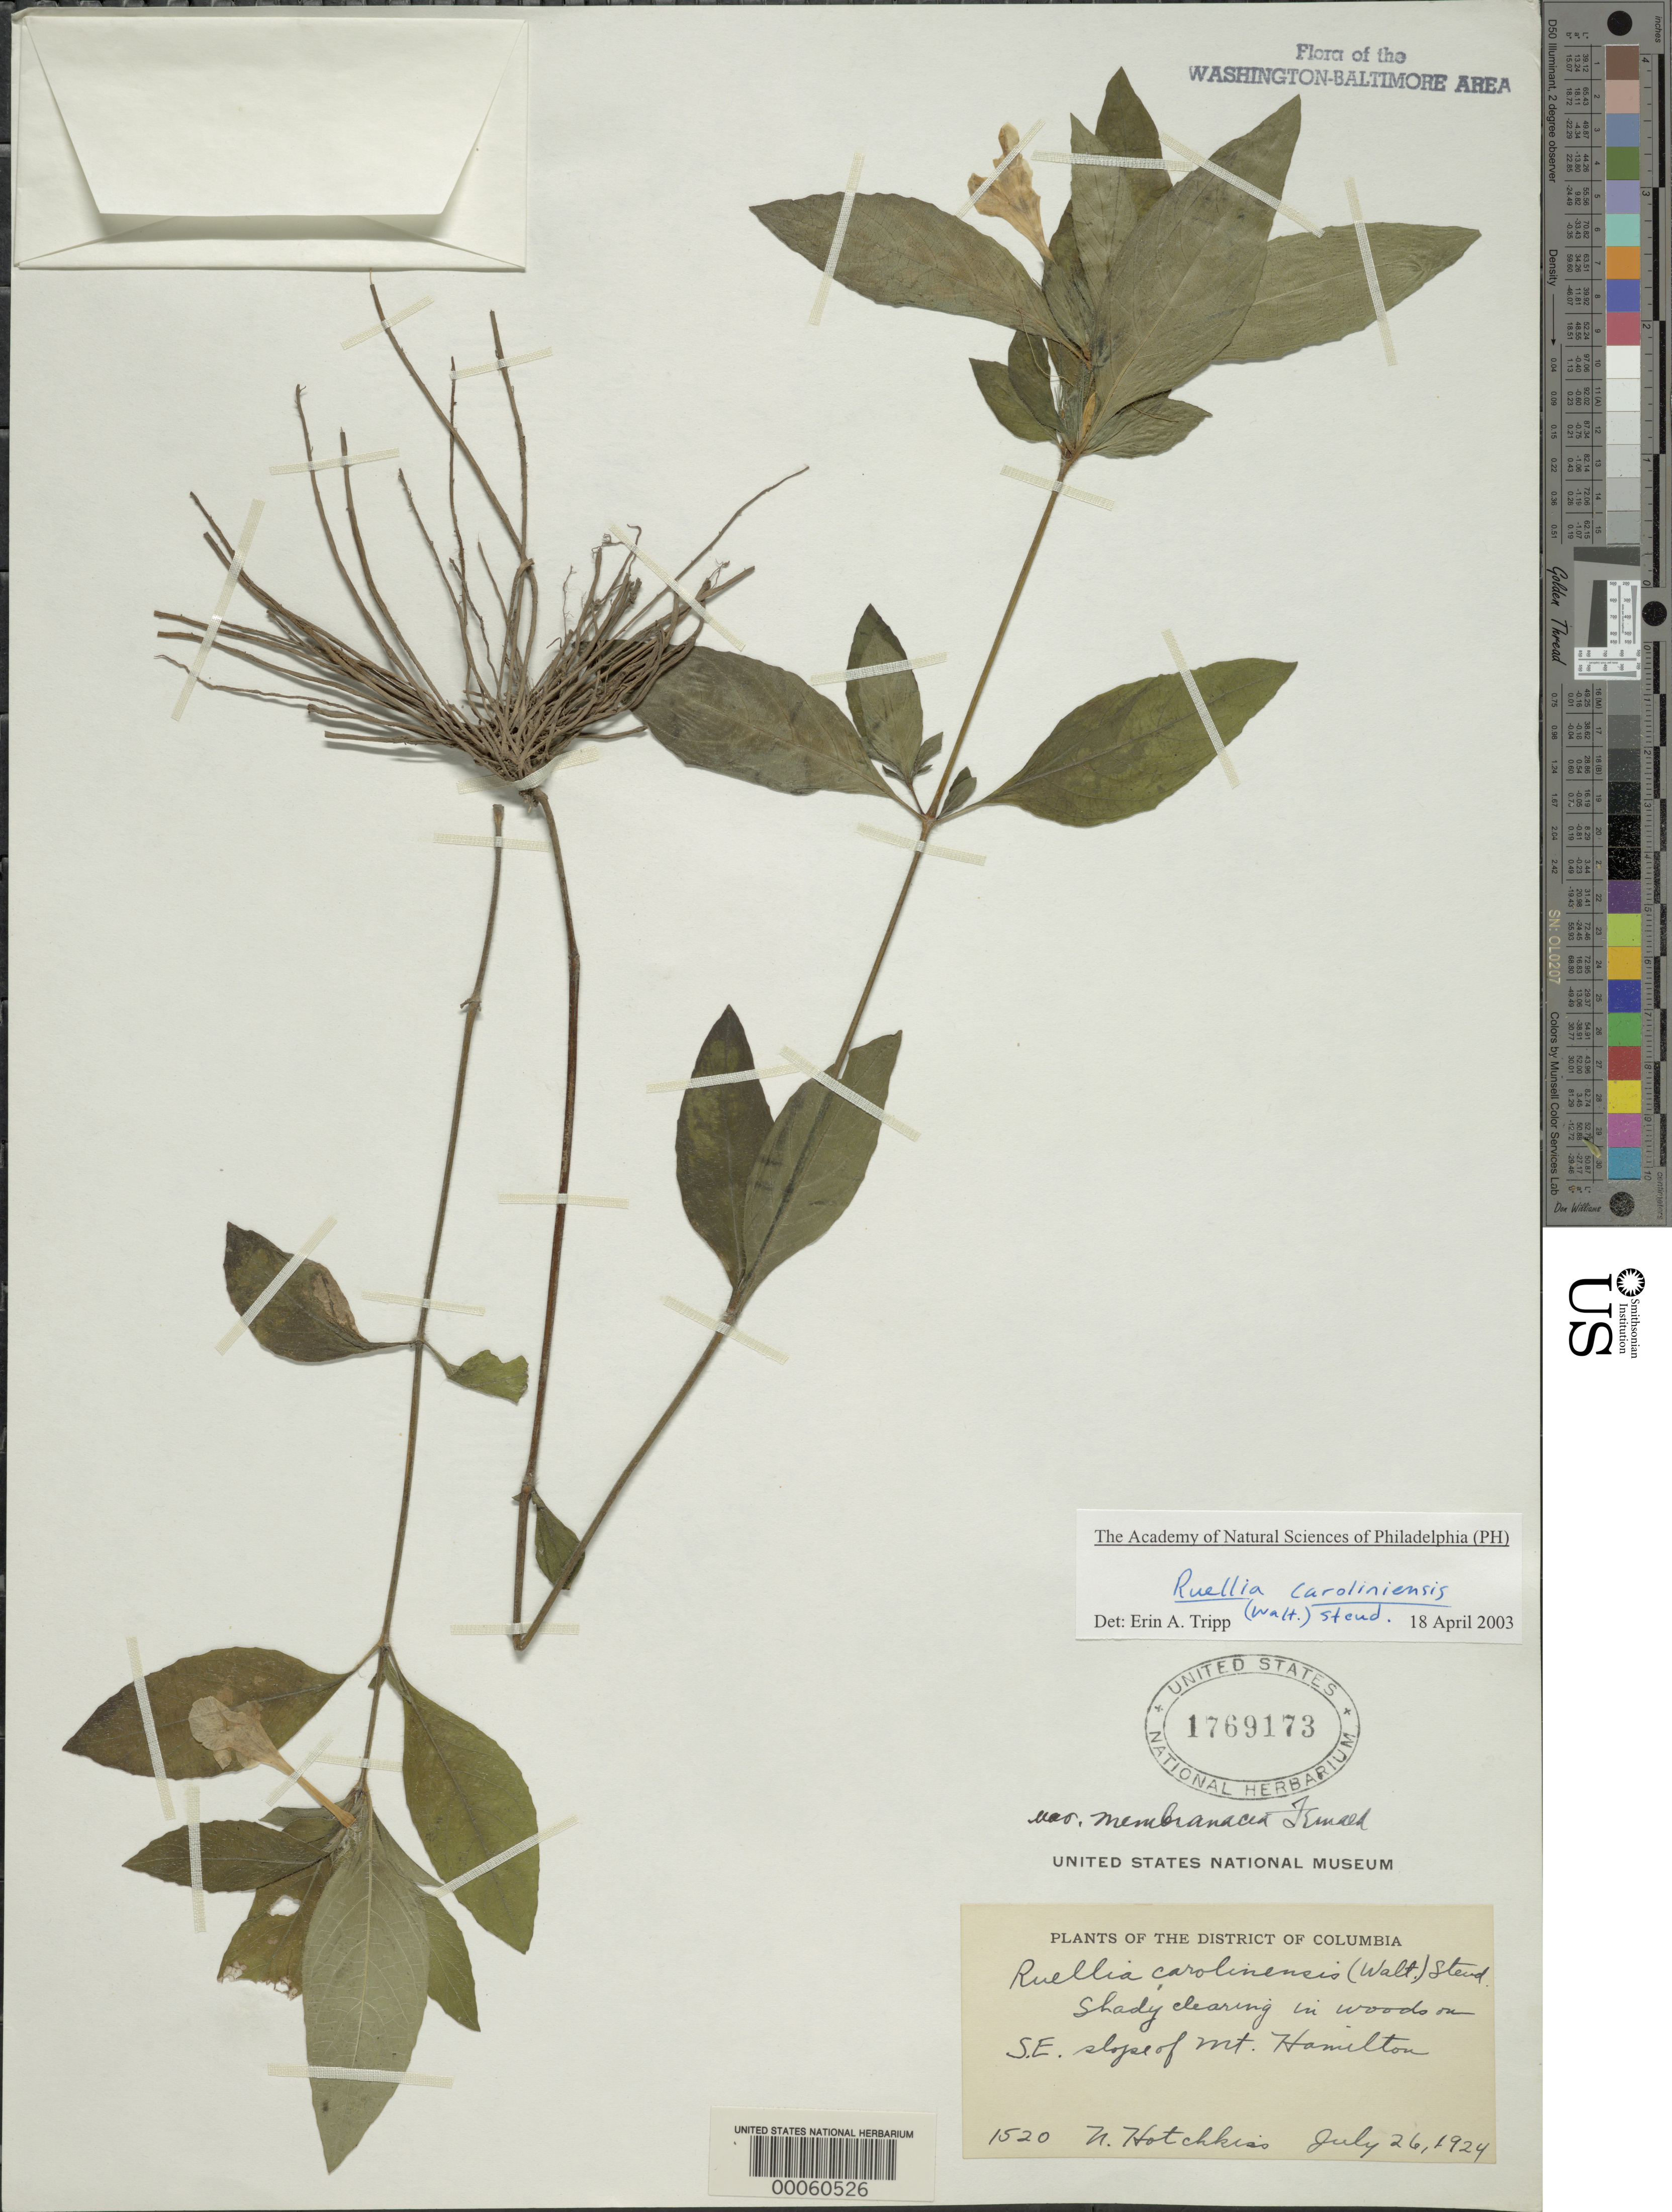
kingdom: Plantae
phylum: Tracheophyta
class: Magnoliopsida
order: Lamiales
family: Acanthaceae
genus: Ruellia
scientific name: Ruellia caroliniensis var. membranacea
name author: Fernald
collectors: N. Hotchkiss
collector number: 1520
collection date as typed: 26 Jul 1924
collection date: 1924-07-26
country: United States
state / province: District of Columbia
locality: Mount Hamilton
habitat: Shady clearing in woods on se slope of hill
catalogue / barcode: US 1769173